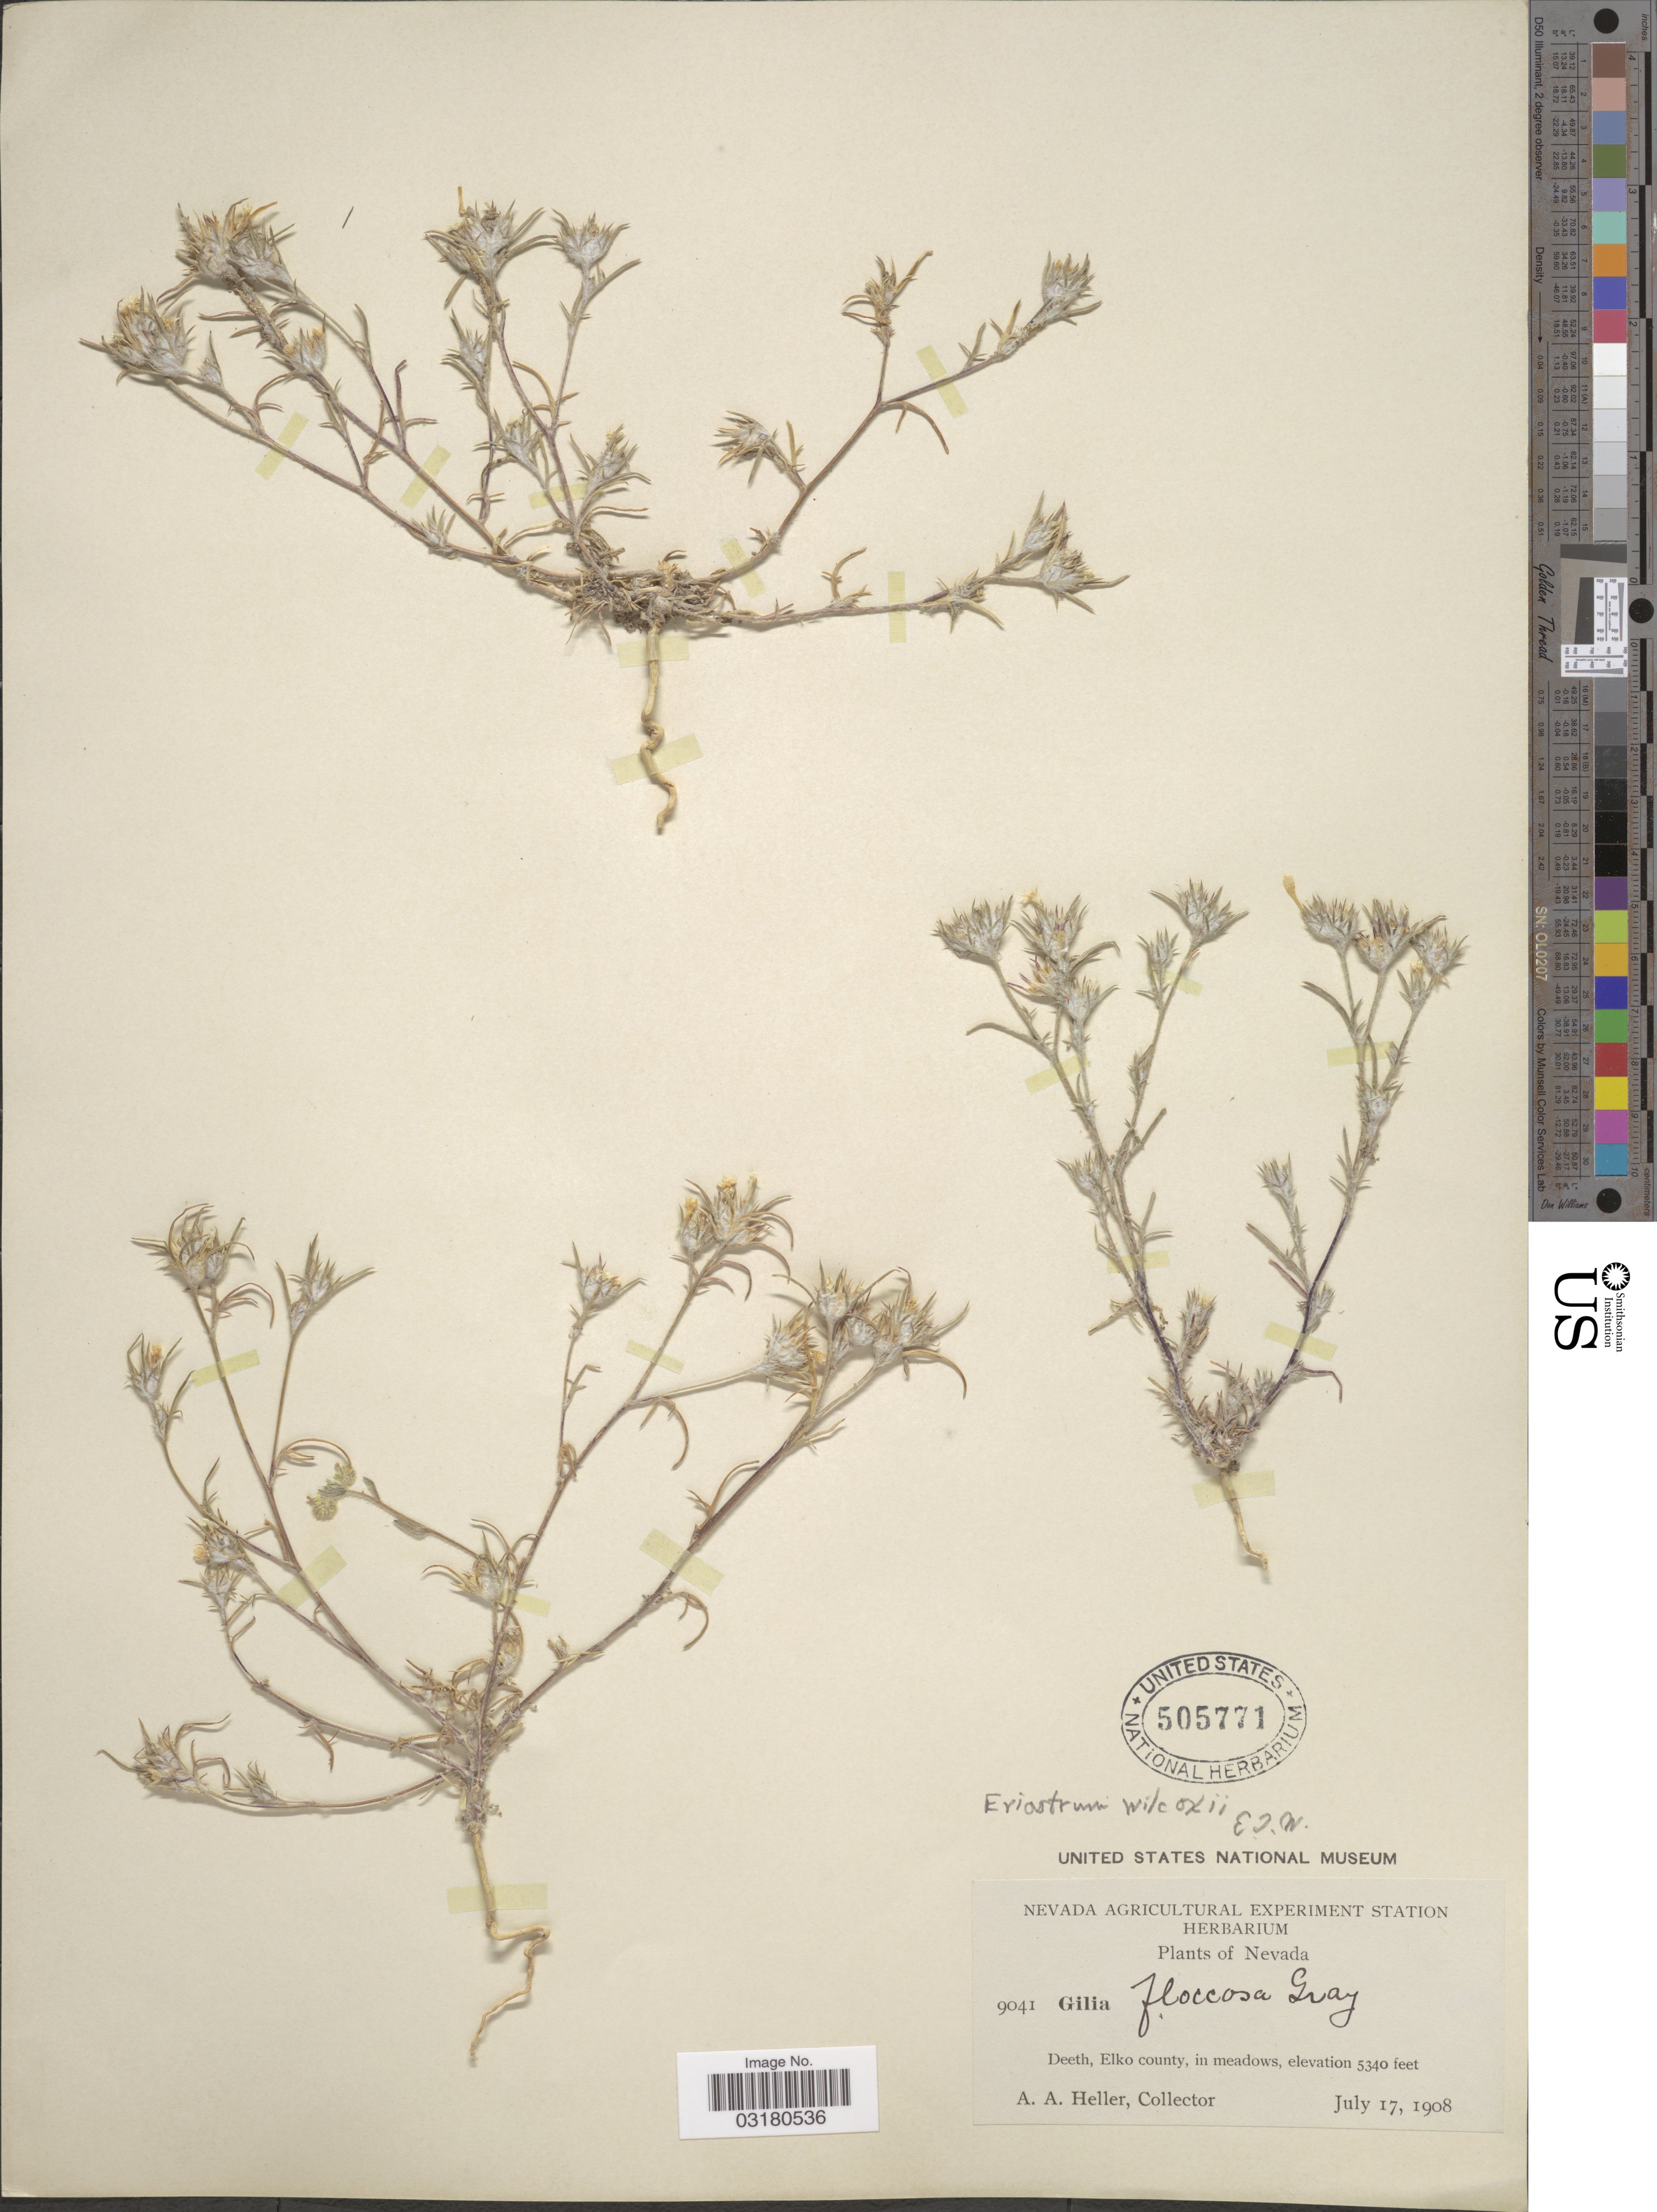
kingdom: Plantae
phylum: Tracheophyta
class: Magnoliopsida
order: Ericales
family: Polemoniaceae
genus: Eriastrum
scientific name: Eriastrum wilcoxii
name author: (A. Nelson) H. Mason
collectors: A. A. Heller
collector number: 9041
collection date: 1908-07-17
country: United States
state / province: Nevada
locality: Deeth, Elko county.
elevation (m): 1628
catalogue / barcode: US 505771